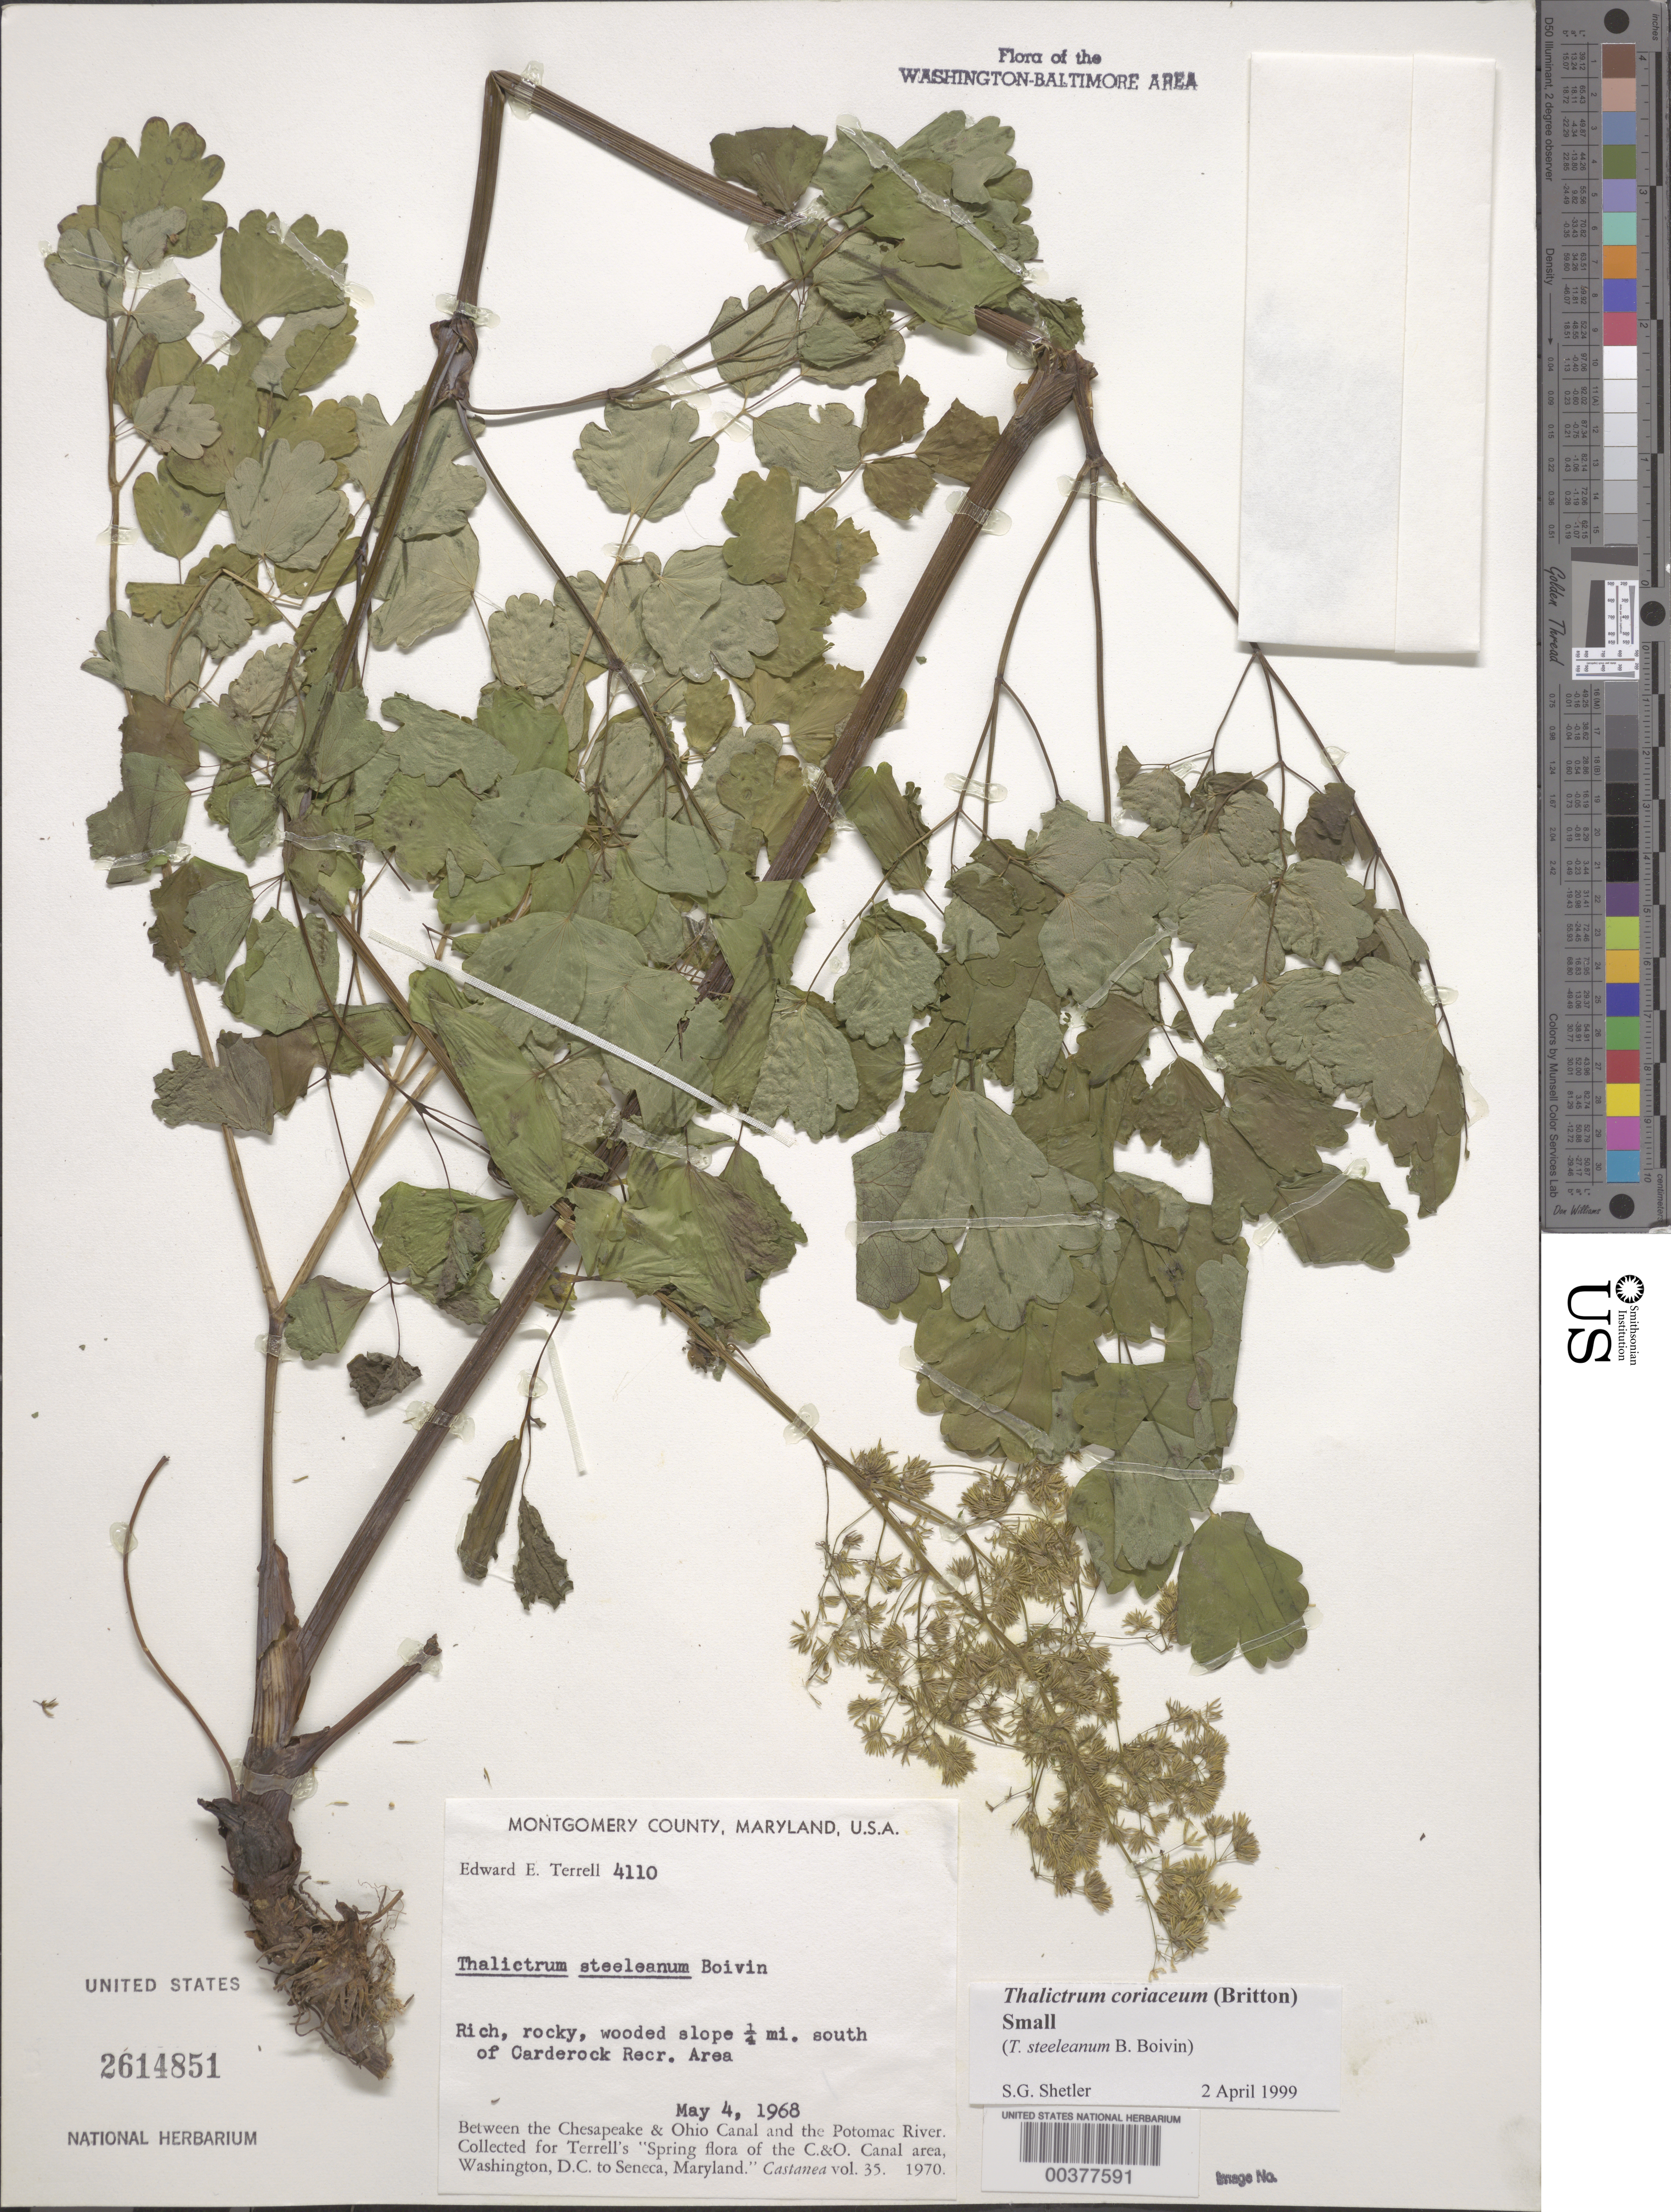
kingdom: Plantae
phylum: Tracheophyta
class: Magnoliopsida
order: Ranunculales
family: Ranunculaceae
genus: Thalictrum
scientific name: Thalictrum coriaceum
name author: (Britton) Small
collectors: E. E. Terrell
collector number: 4110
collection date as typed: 04 May 1968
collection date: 1968-05-04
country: United States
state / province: Maryland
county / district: Montgomery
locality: Carderock Recreation area C. & O. Canal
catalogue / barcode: US 2614851